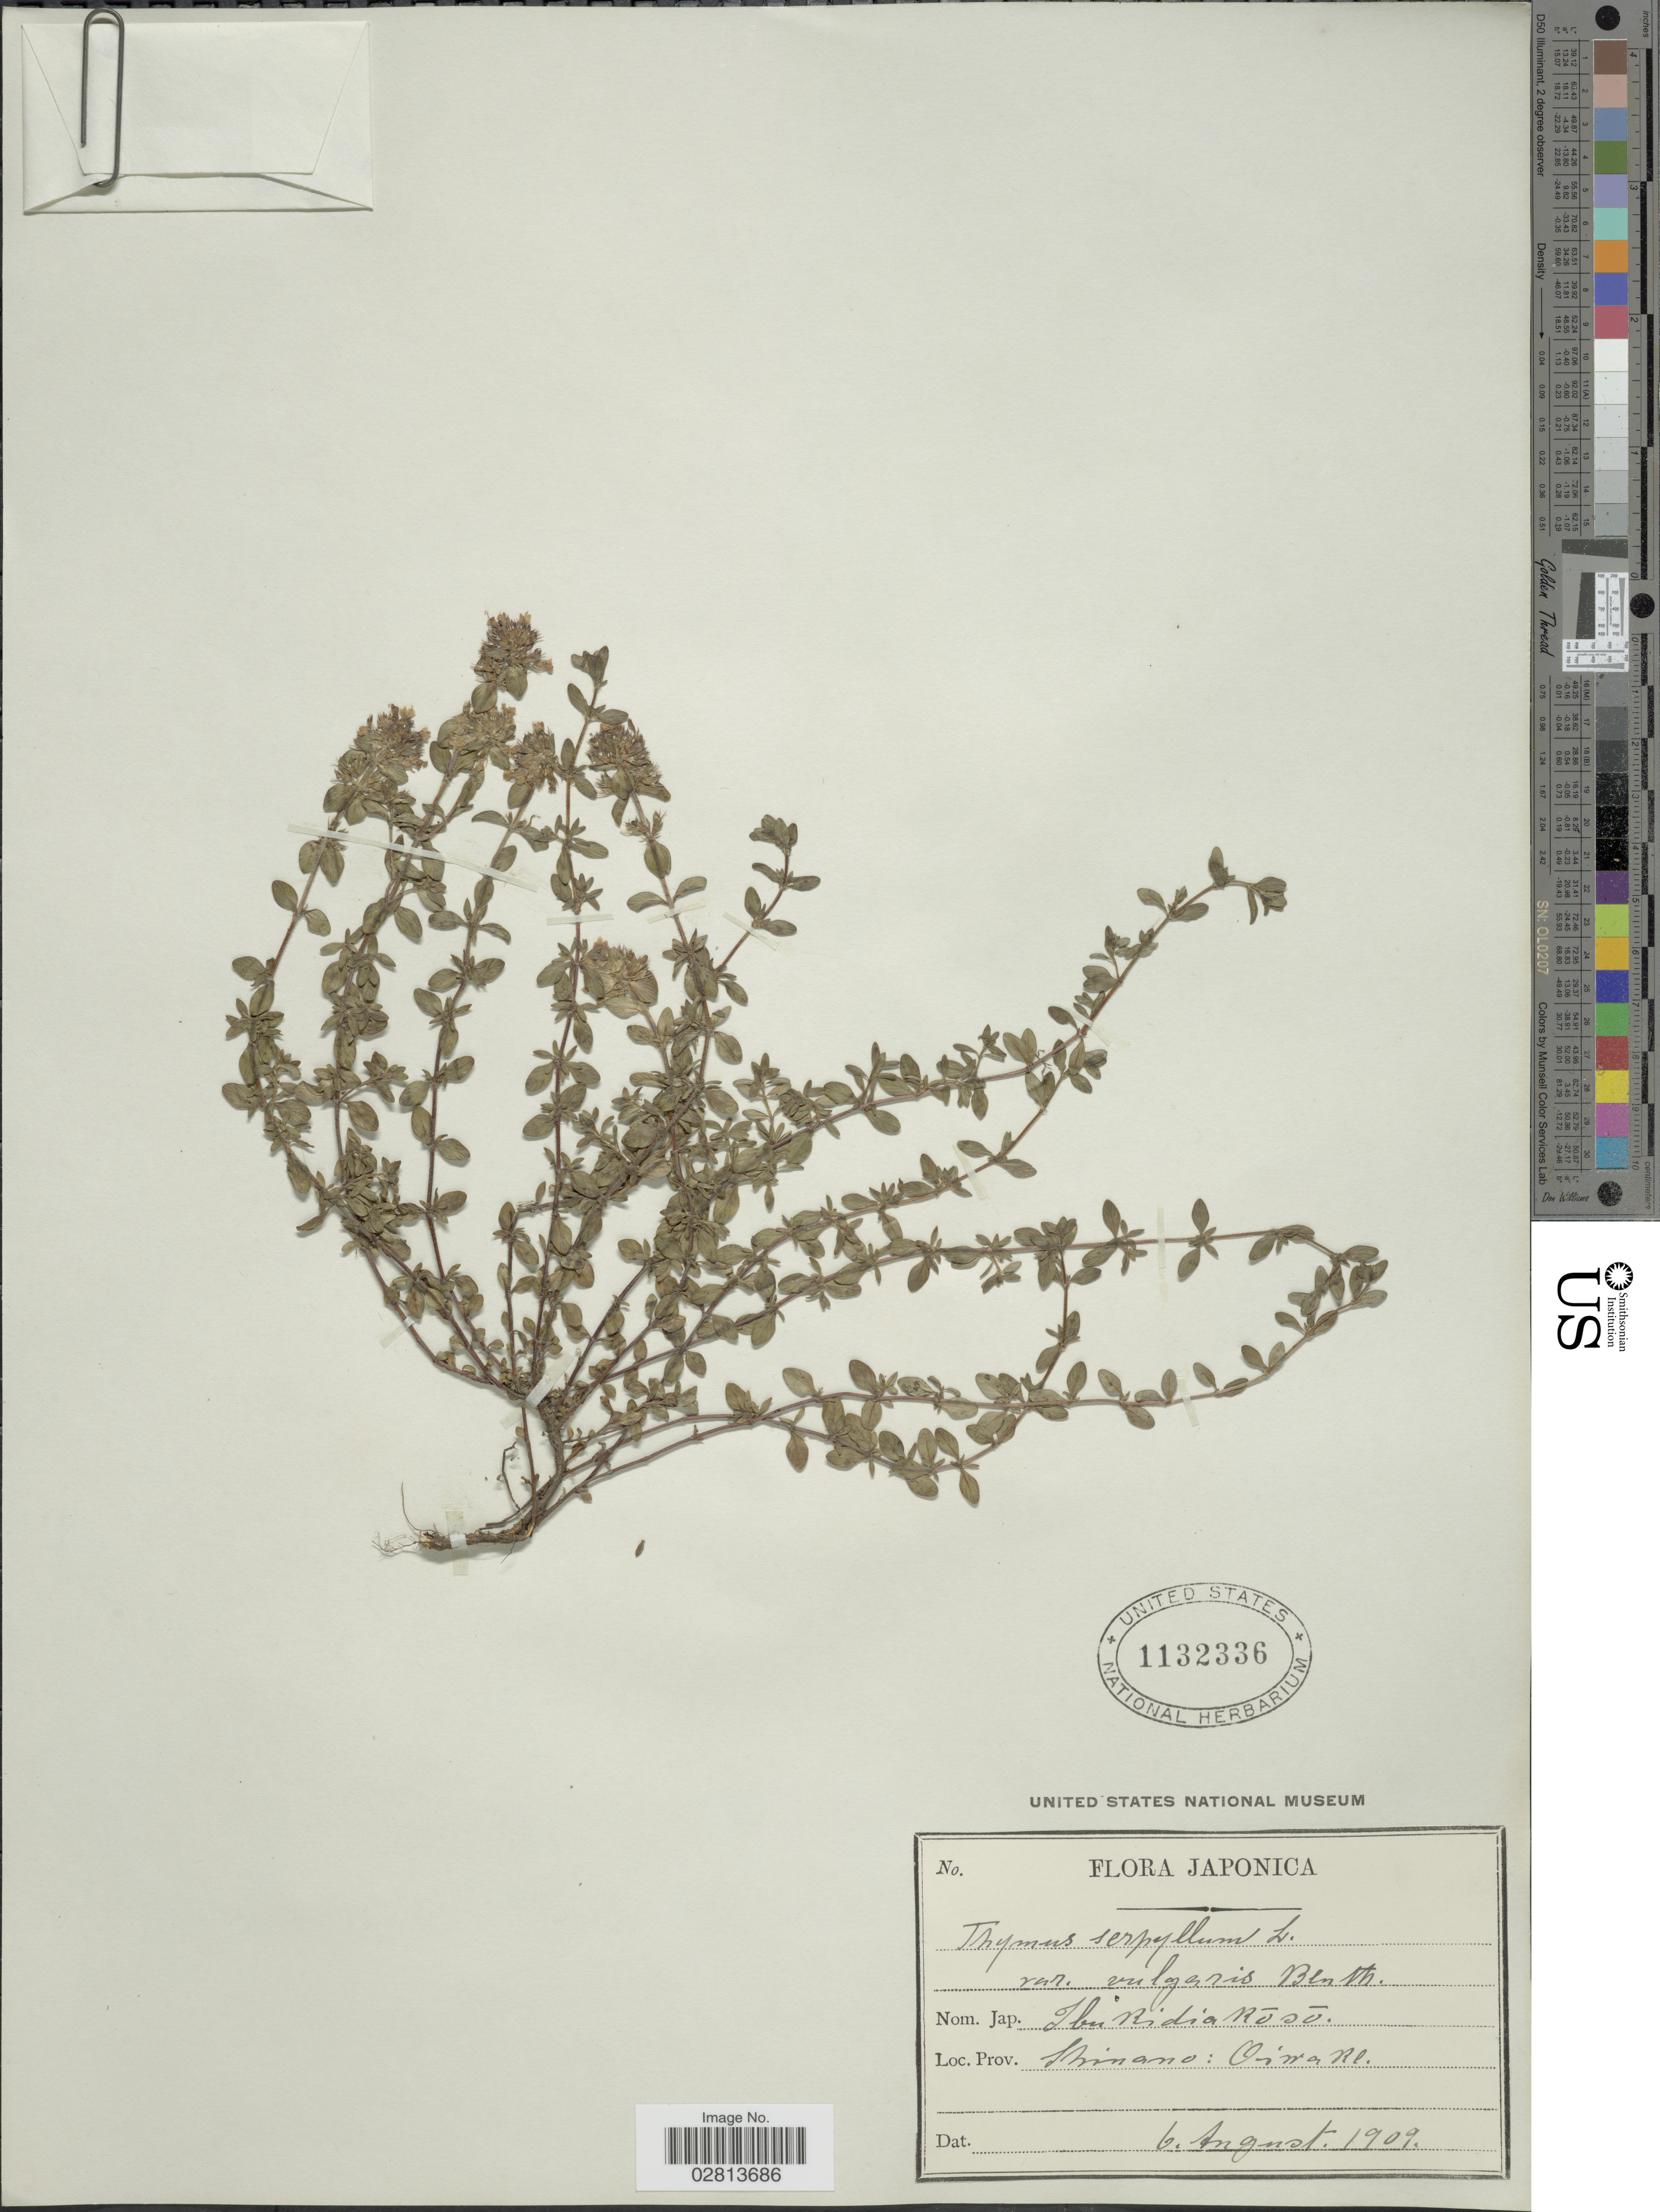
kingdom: Plantae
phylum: Tracheophyta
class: Magnoliopsida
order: Lamiales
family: Lamiaceae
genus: Thymus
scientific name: Thymus serpyllum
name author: L.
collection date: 1909-08-06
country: Japan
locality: Japonica. Shinano: Oiwake.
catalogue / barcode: US 1132336